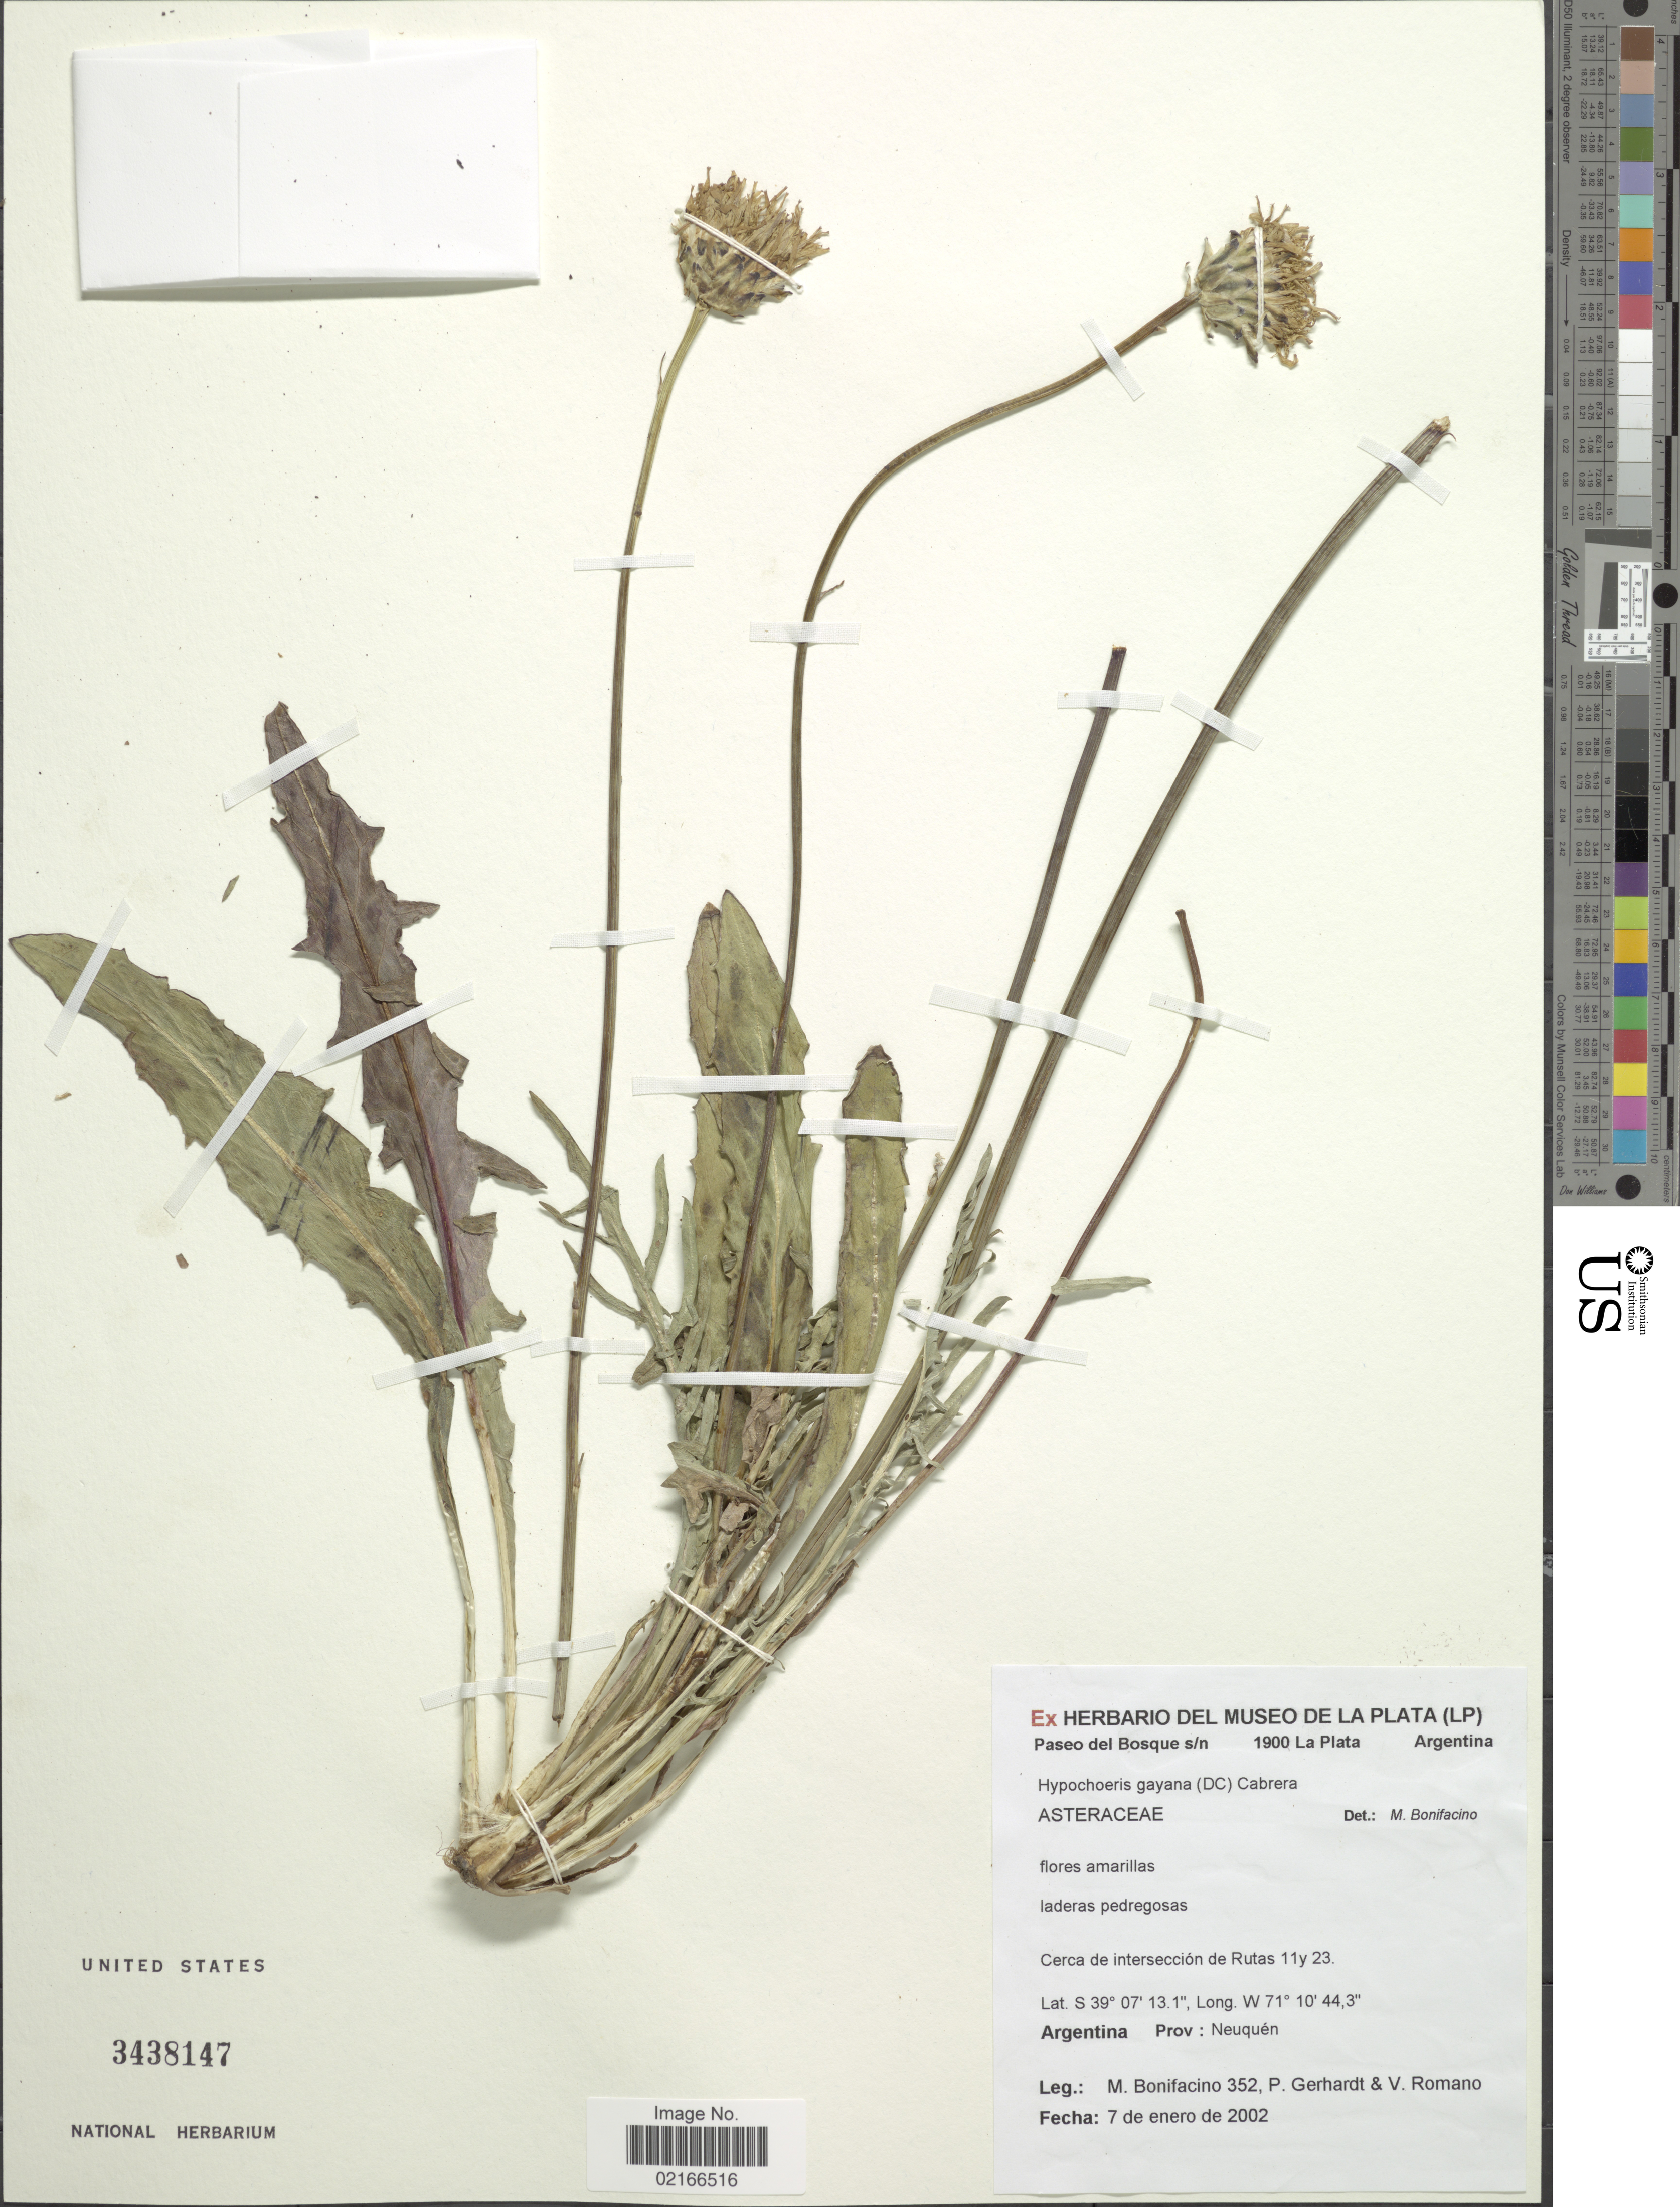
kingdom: Plantae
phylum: Tracheophyta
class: Magnoliopsida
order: Asterales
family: Asteraceae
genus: Hypochaeris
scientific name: Hypochaeris gayana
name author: (DC.) Cabrera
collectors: M. Bonifacino, P. Gerhardt & V. Romano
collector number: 0352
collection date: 2002-01-07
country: Argentina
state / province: Neuquen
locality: Cerca de intersección de Rutas 11 y 23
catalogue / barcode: US 3438147